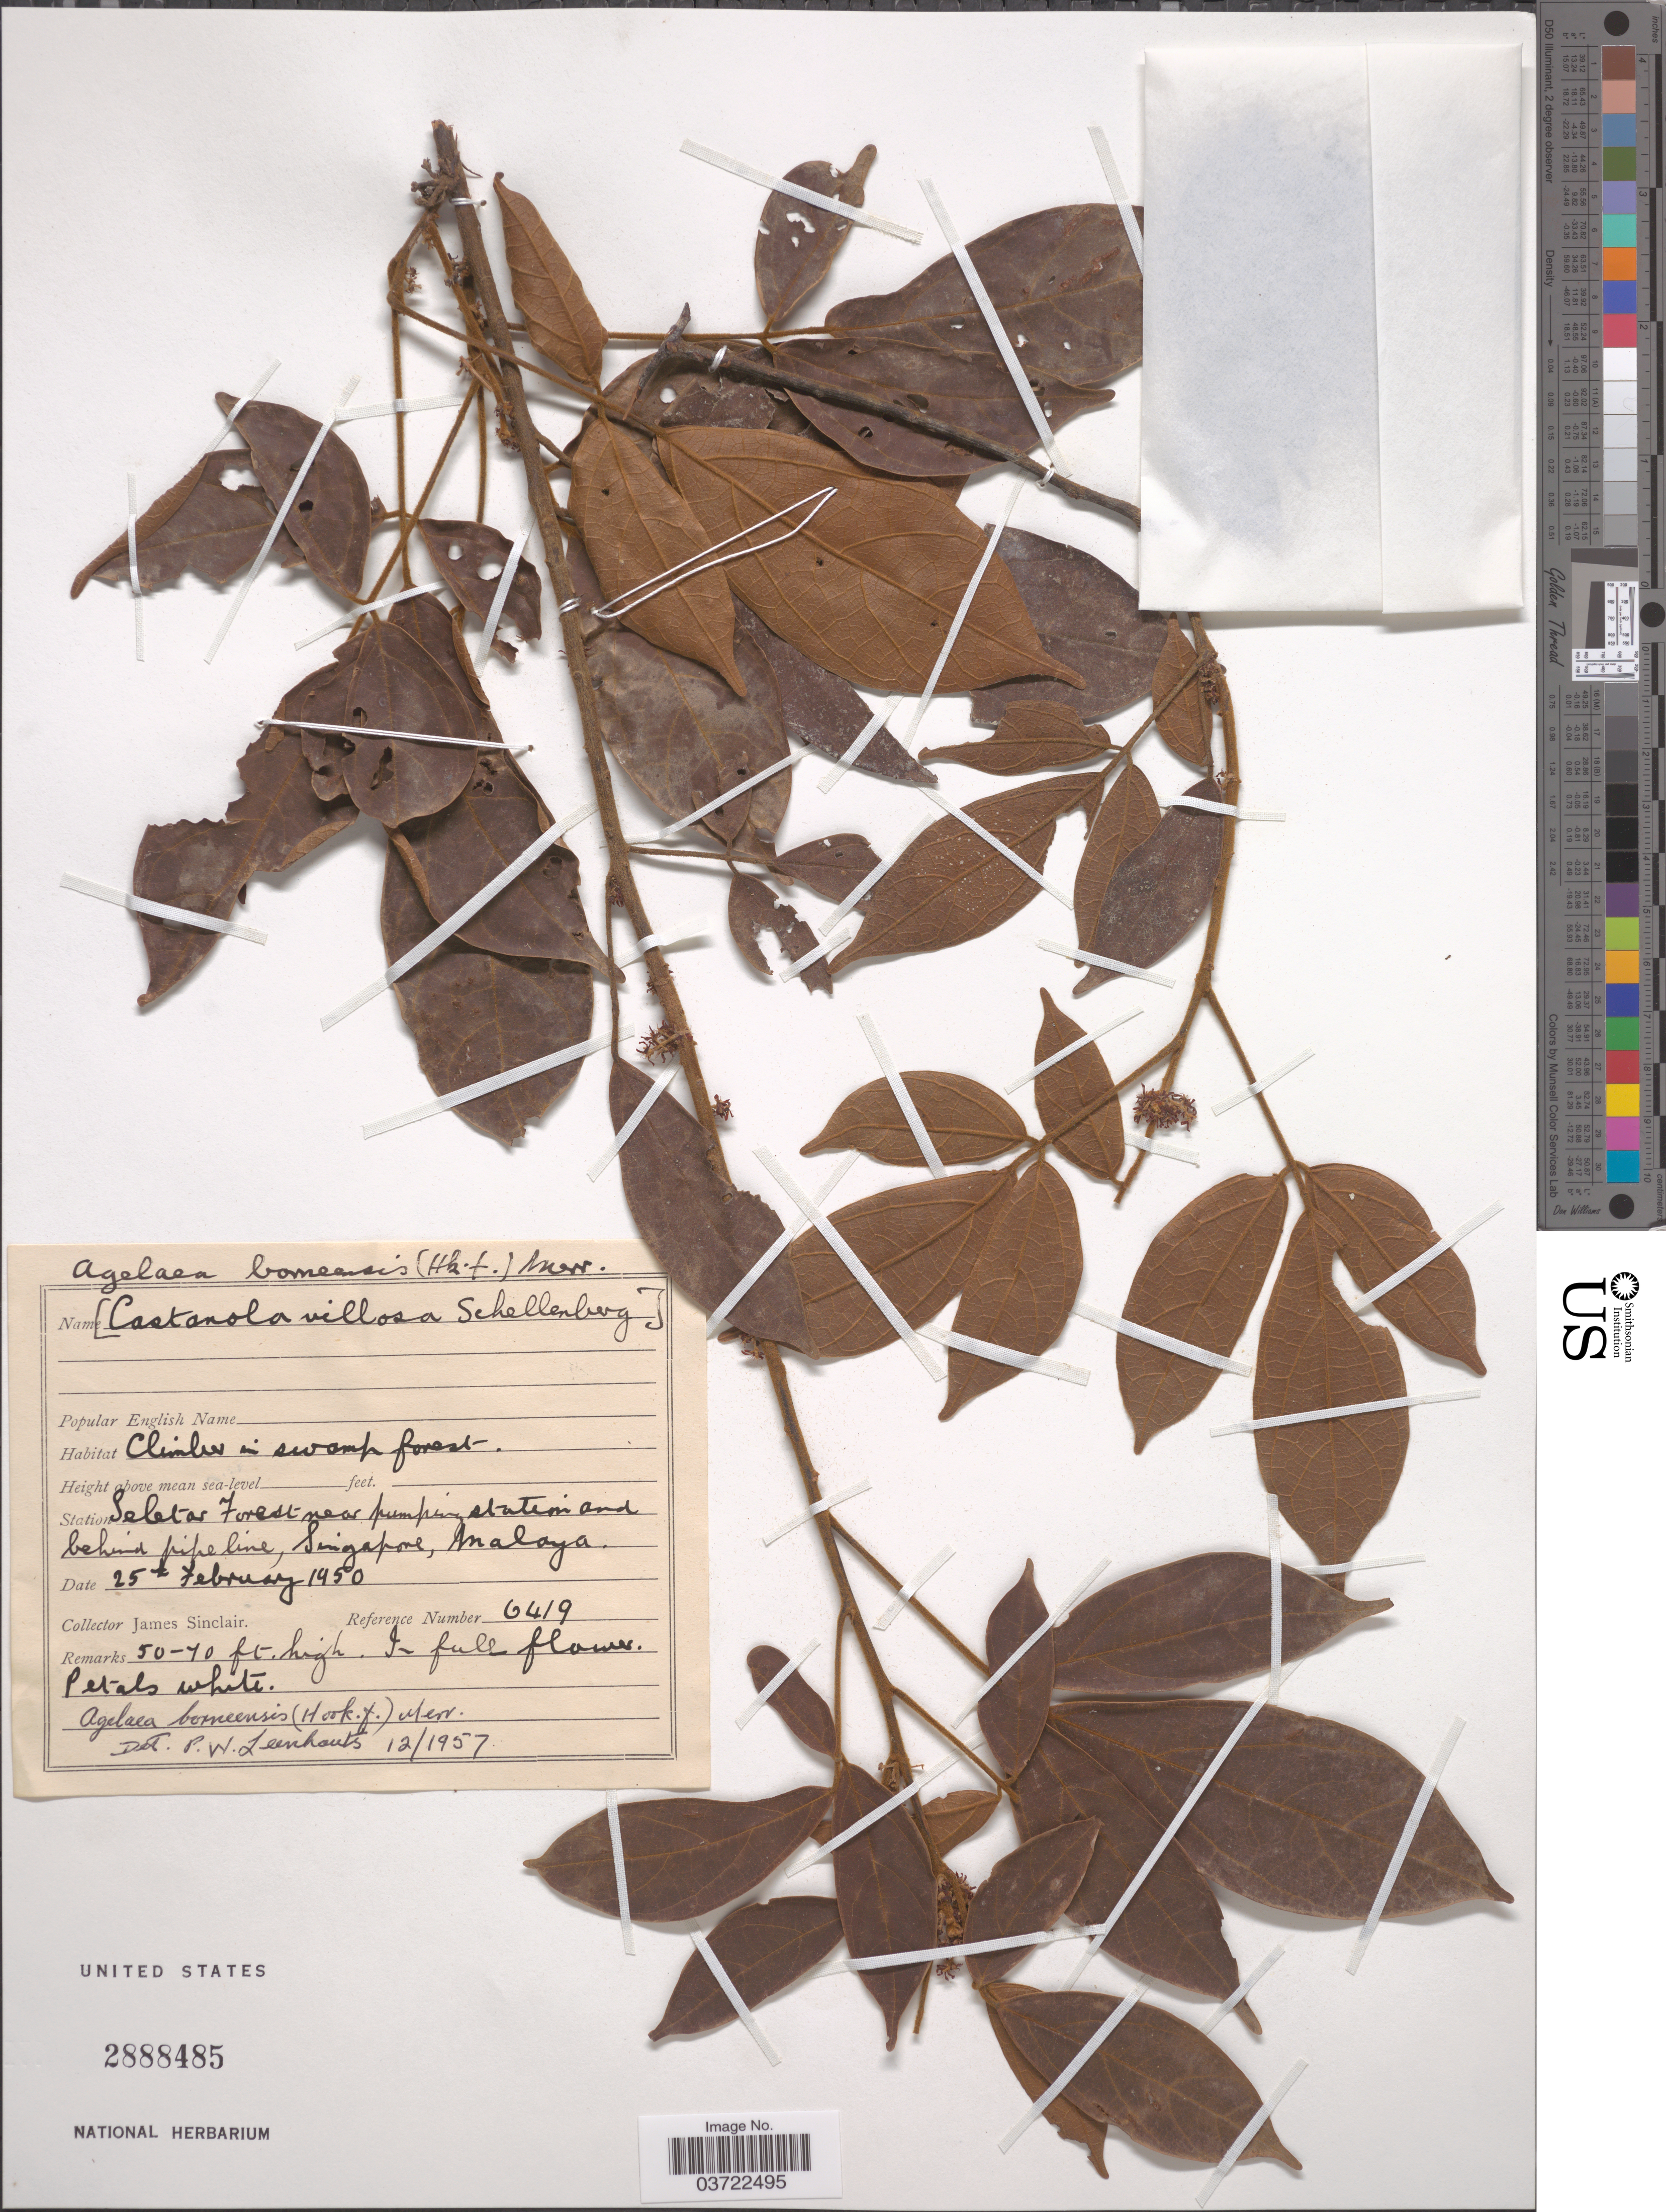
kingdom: Plantae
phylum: Tracheophyta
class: Magnoliopsida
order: Oxalidales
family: Connaraceae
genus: Agelaea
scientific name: Agelaea borneensis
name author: (Hook. f.) Merr.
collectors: J. Sinclair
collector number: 6419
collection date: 1950-02-25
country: Singapore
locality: Station Seletar Forest near pumping station and behind pipeline, Malaya.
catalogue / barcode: US 2888485